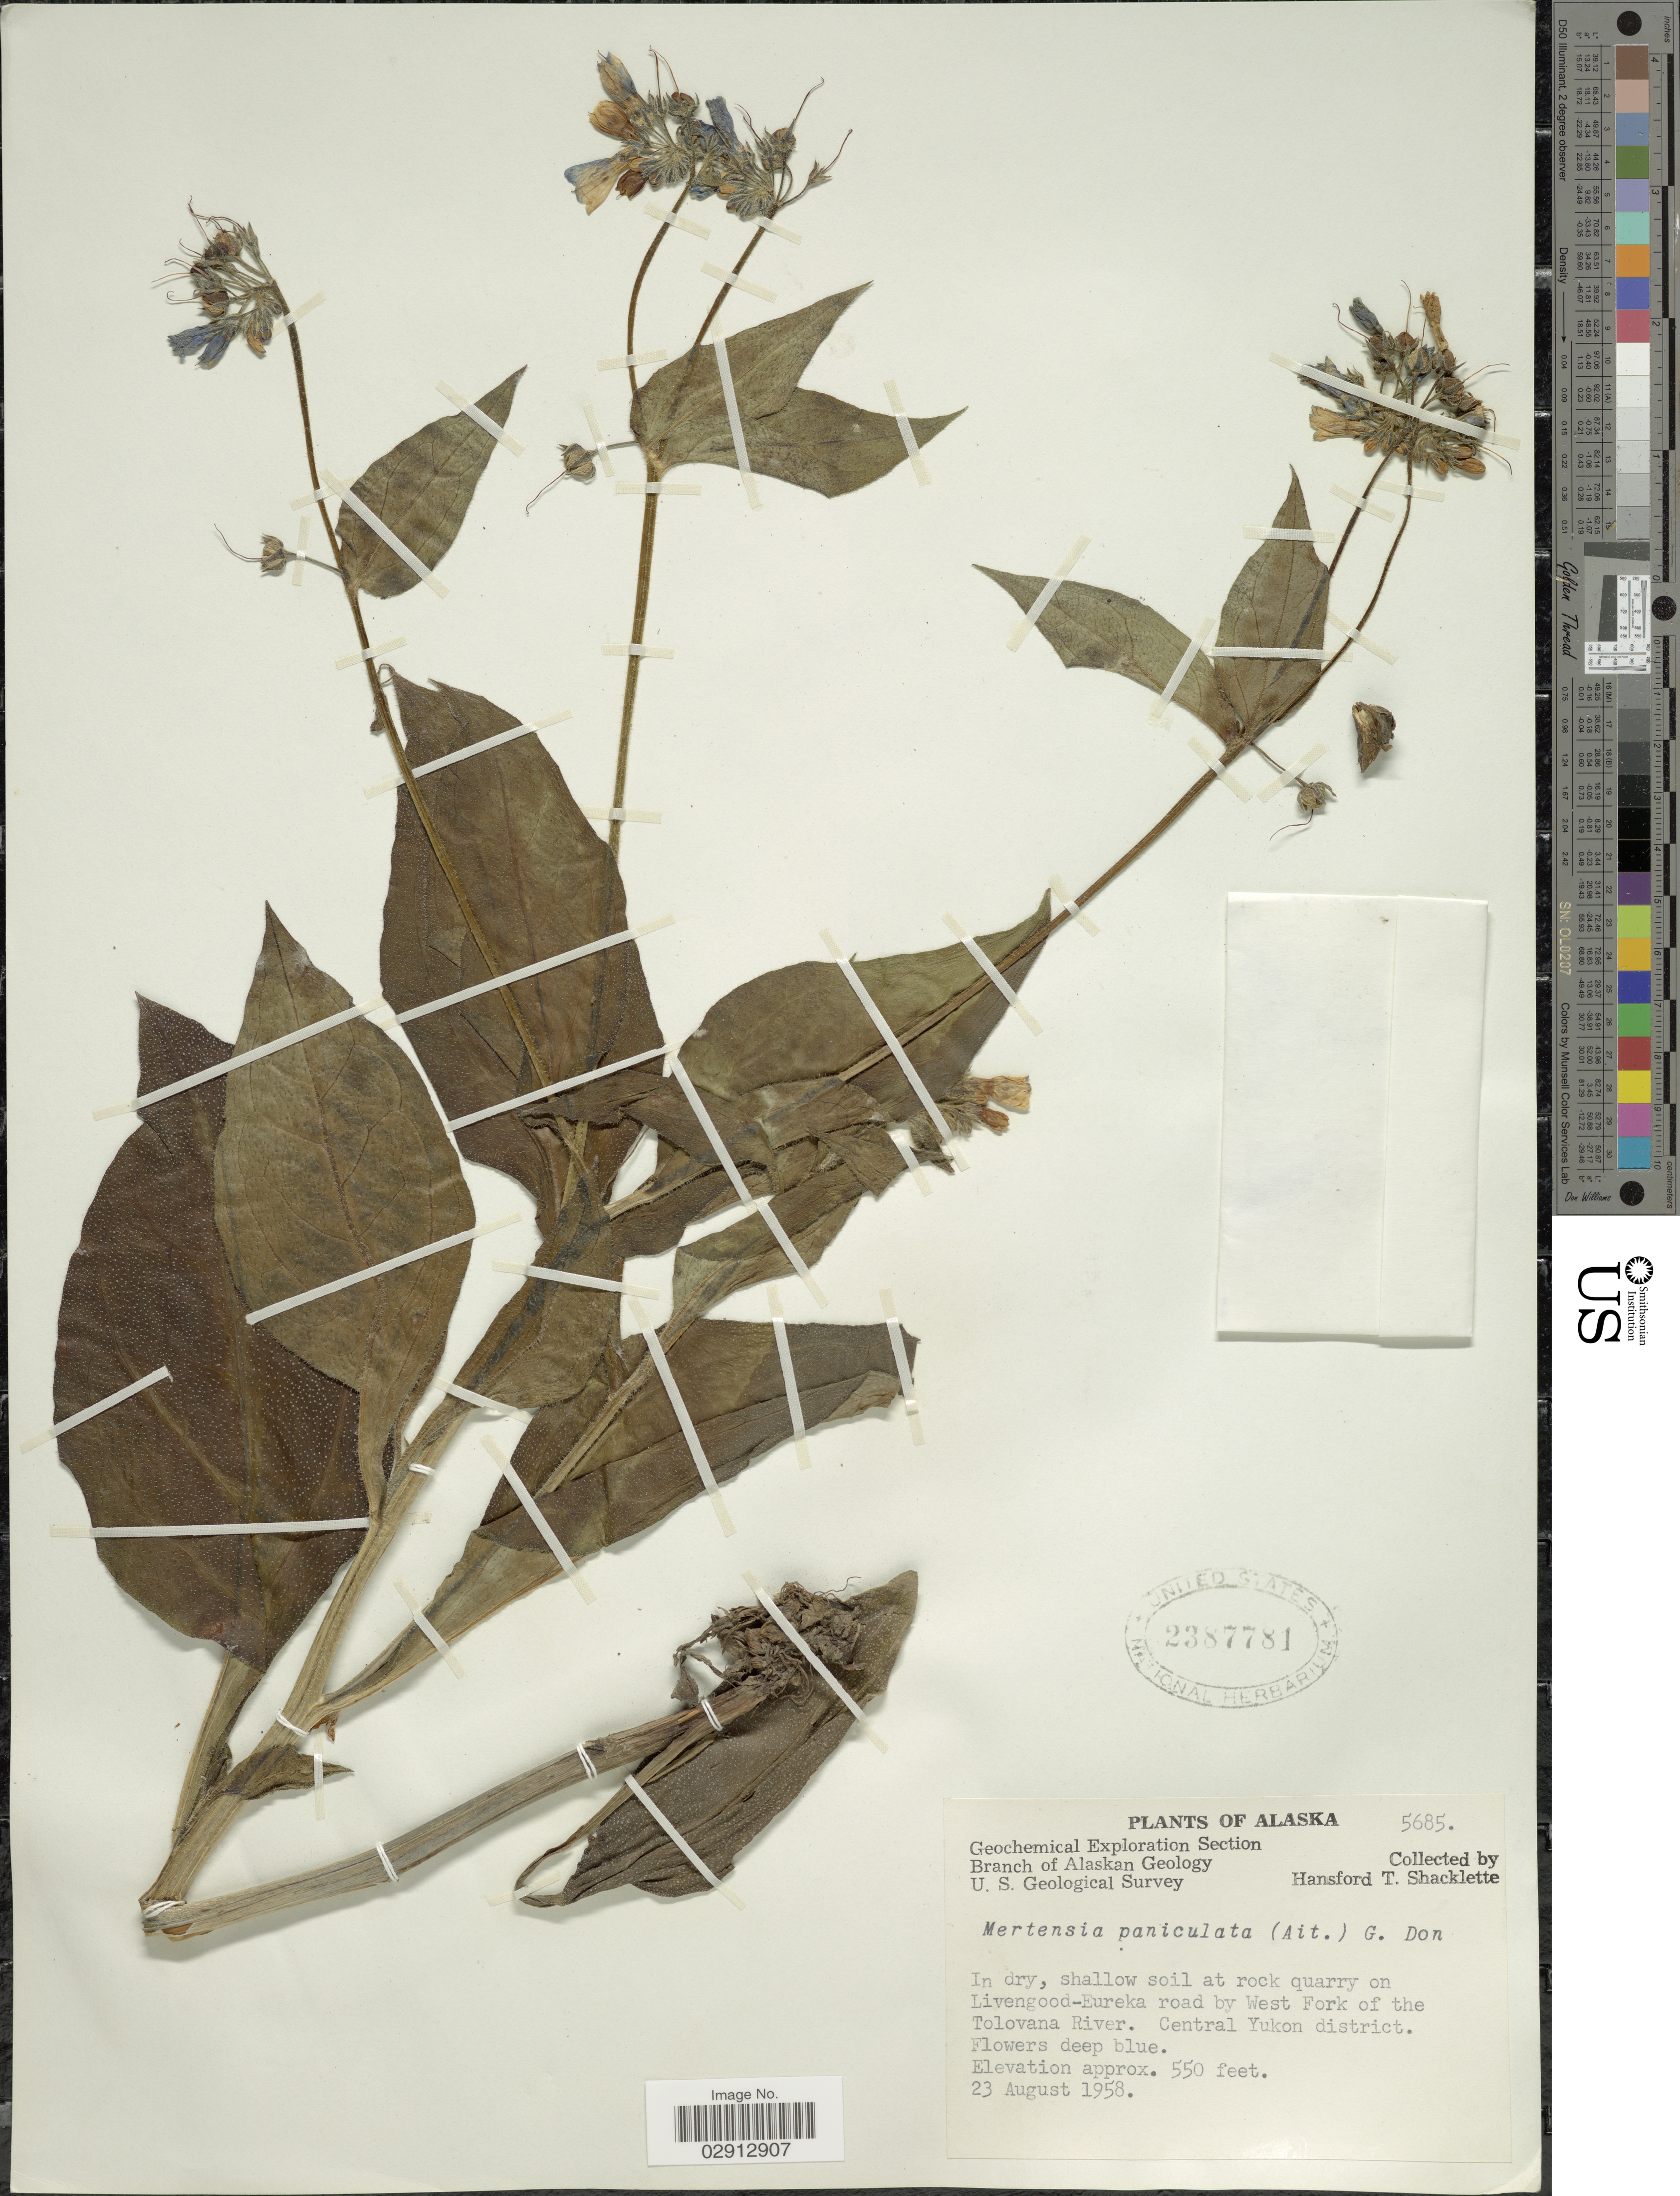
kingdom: Plantae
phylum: Tracheophyta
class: Magnoliopsida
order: Boraginales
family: Boraginaceae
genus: Mertensia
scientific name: Mertensia paniculata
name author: (Aiton) G. Don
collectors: H. Shacklette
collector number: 5685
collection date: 1958-08-23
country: United States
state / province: Alaska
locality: At rock quarry on Livengood-Eureka road by West Fork of the Tolovana River. Central Yukon district.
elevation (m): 168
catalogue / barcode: US 2387781